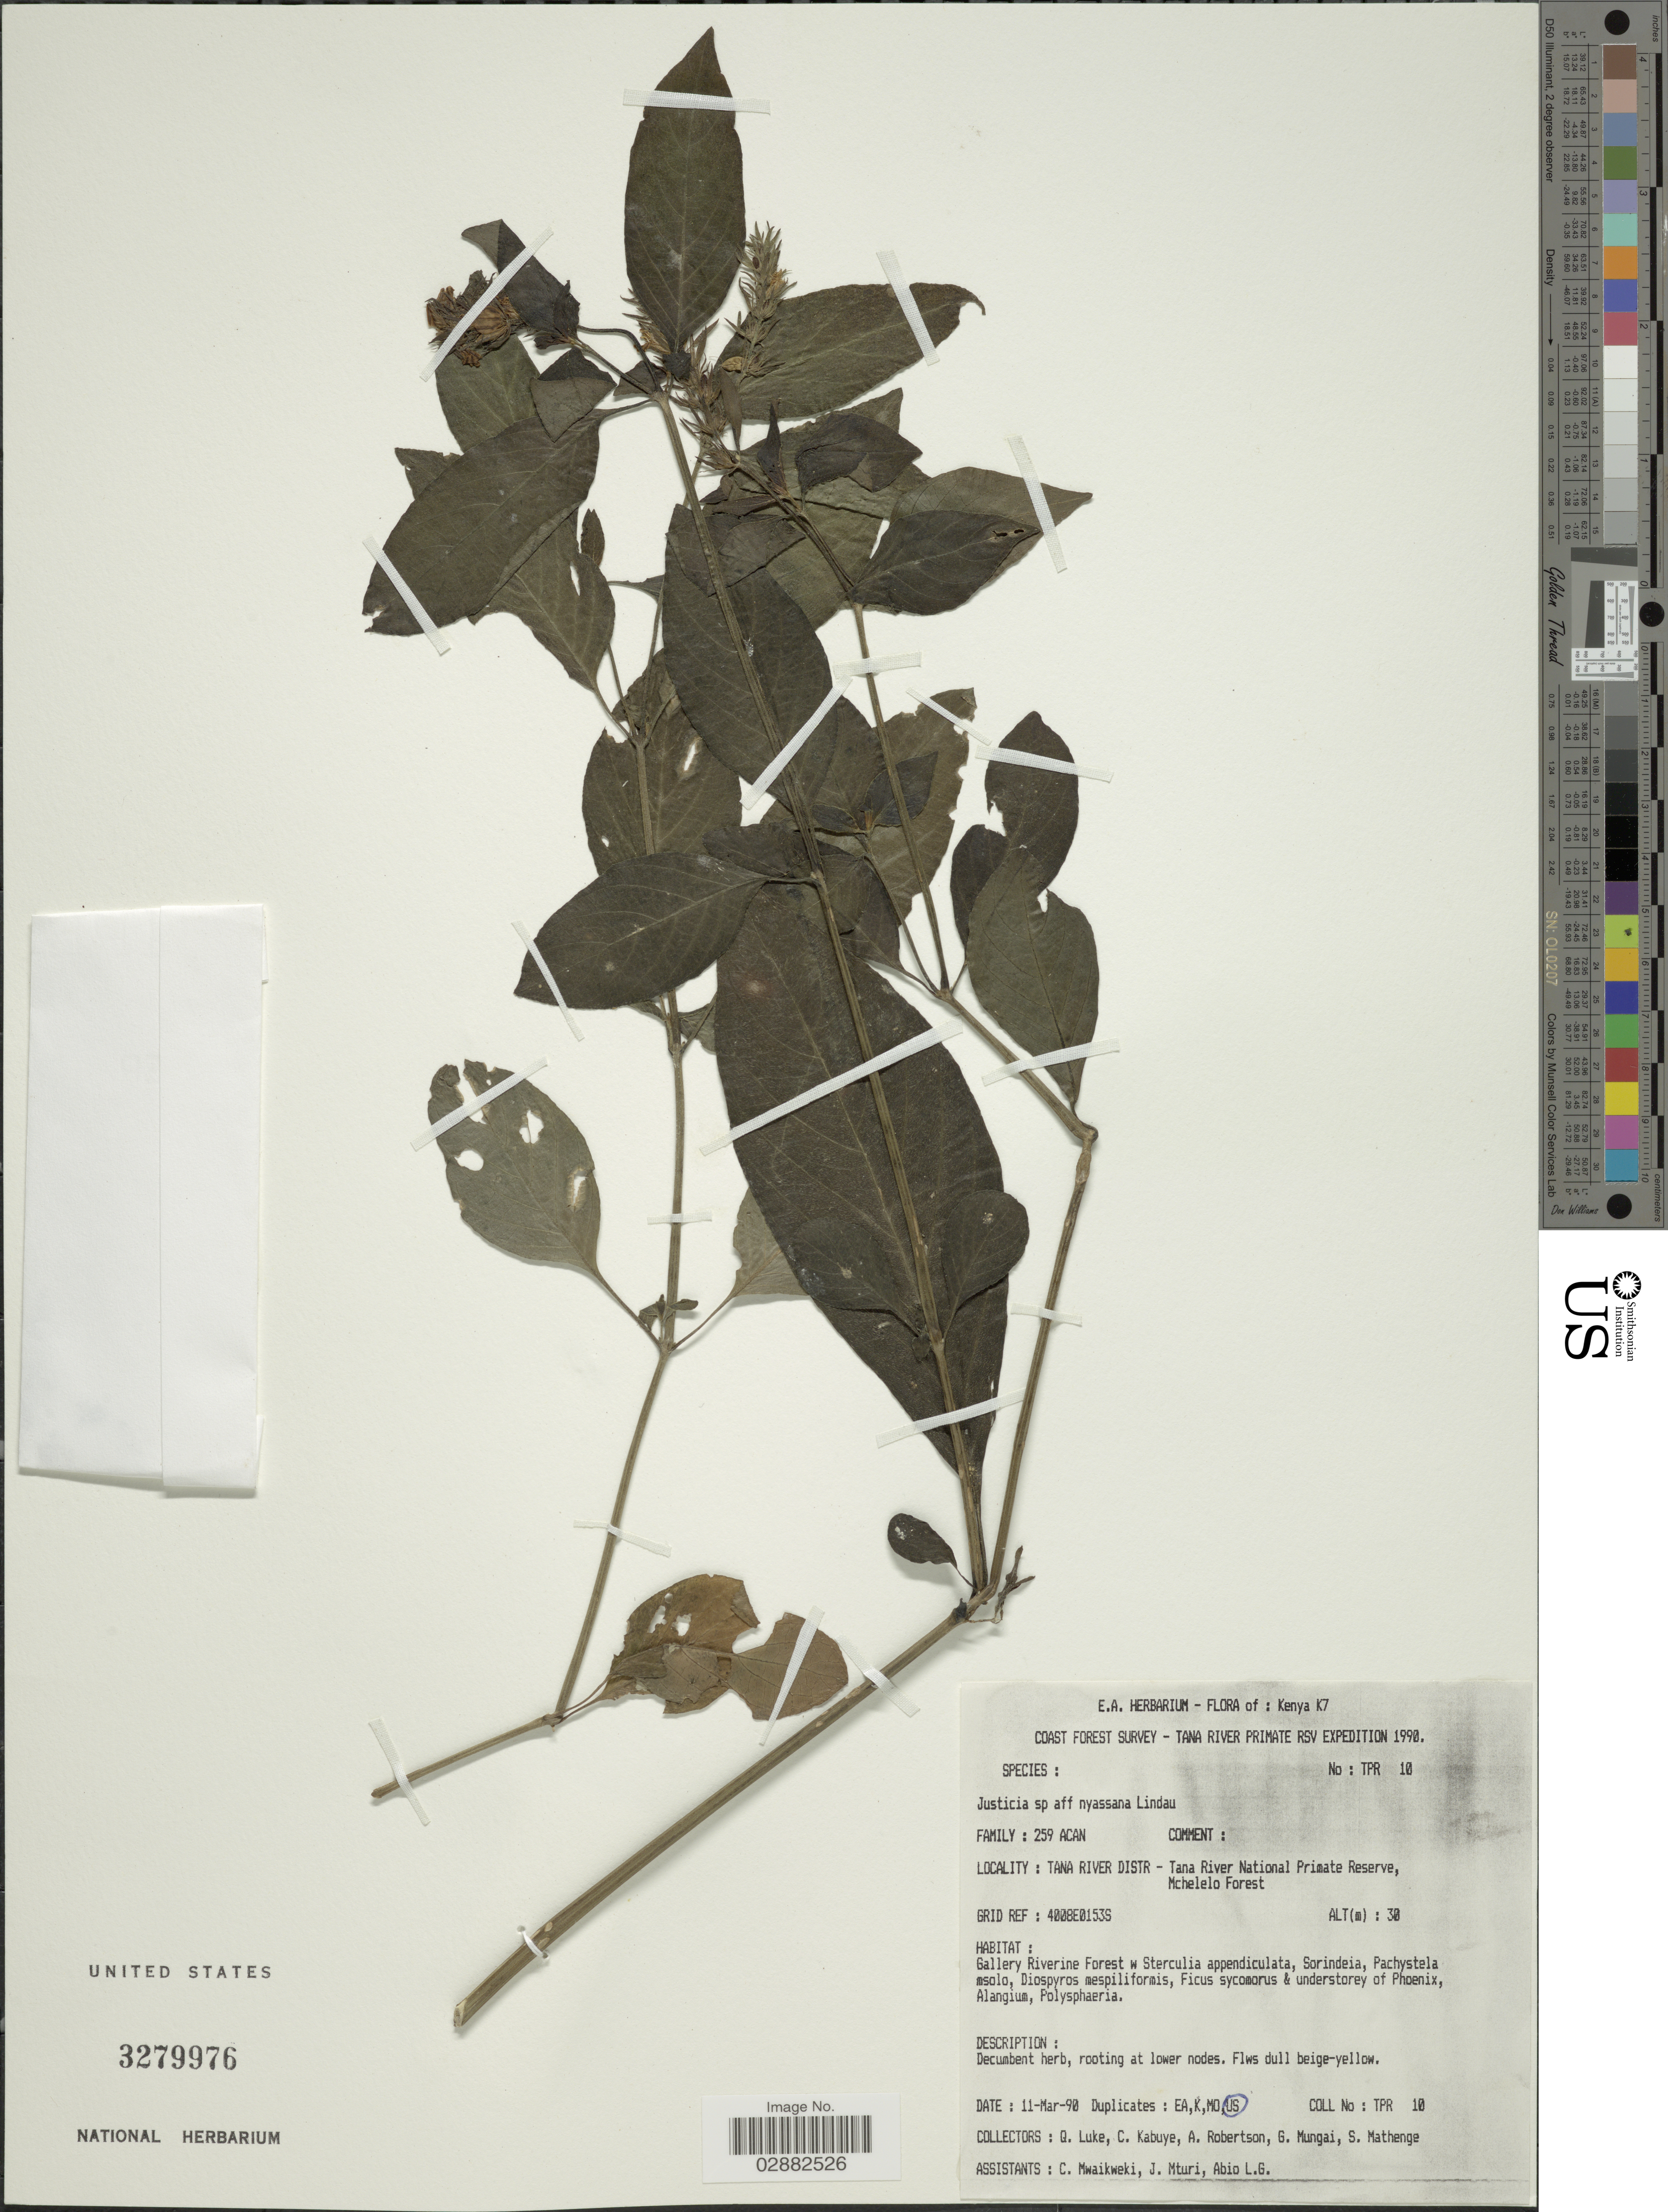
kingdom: Plantae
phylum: Tracheophyta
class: Magnoliopsida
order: Lamiales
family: Acanthaceae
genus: Justicia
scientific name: Justicia nyassae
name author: Lindau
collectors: Q. Luke, C. Kabuye, A. Robertson, G. Mungai & S. Mathenge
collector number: TPR10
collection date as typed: Transcribed d/m/y: 11/3/90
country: Kenya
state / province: Tana River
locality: K7, Tana River Distr - Tana River National Primate Reserve, Mchelelo Forest.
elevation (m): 30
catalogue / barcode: US 3279976